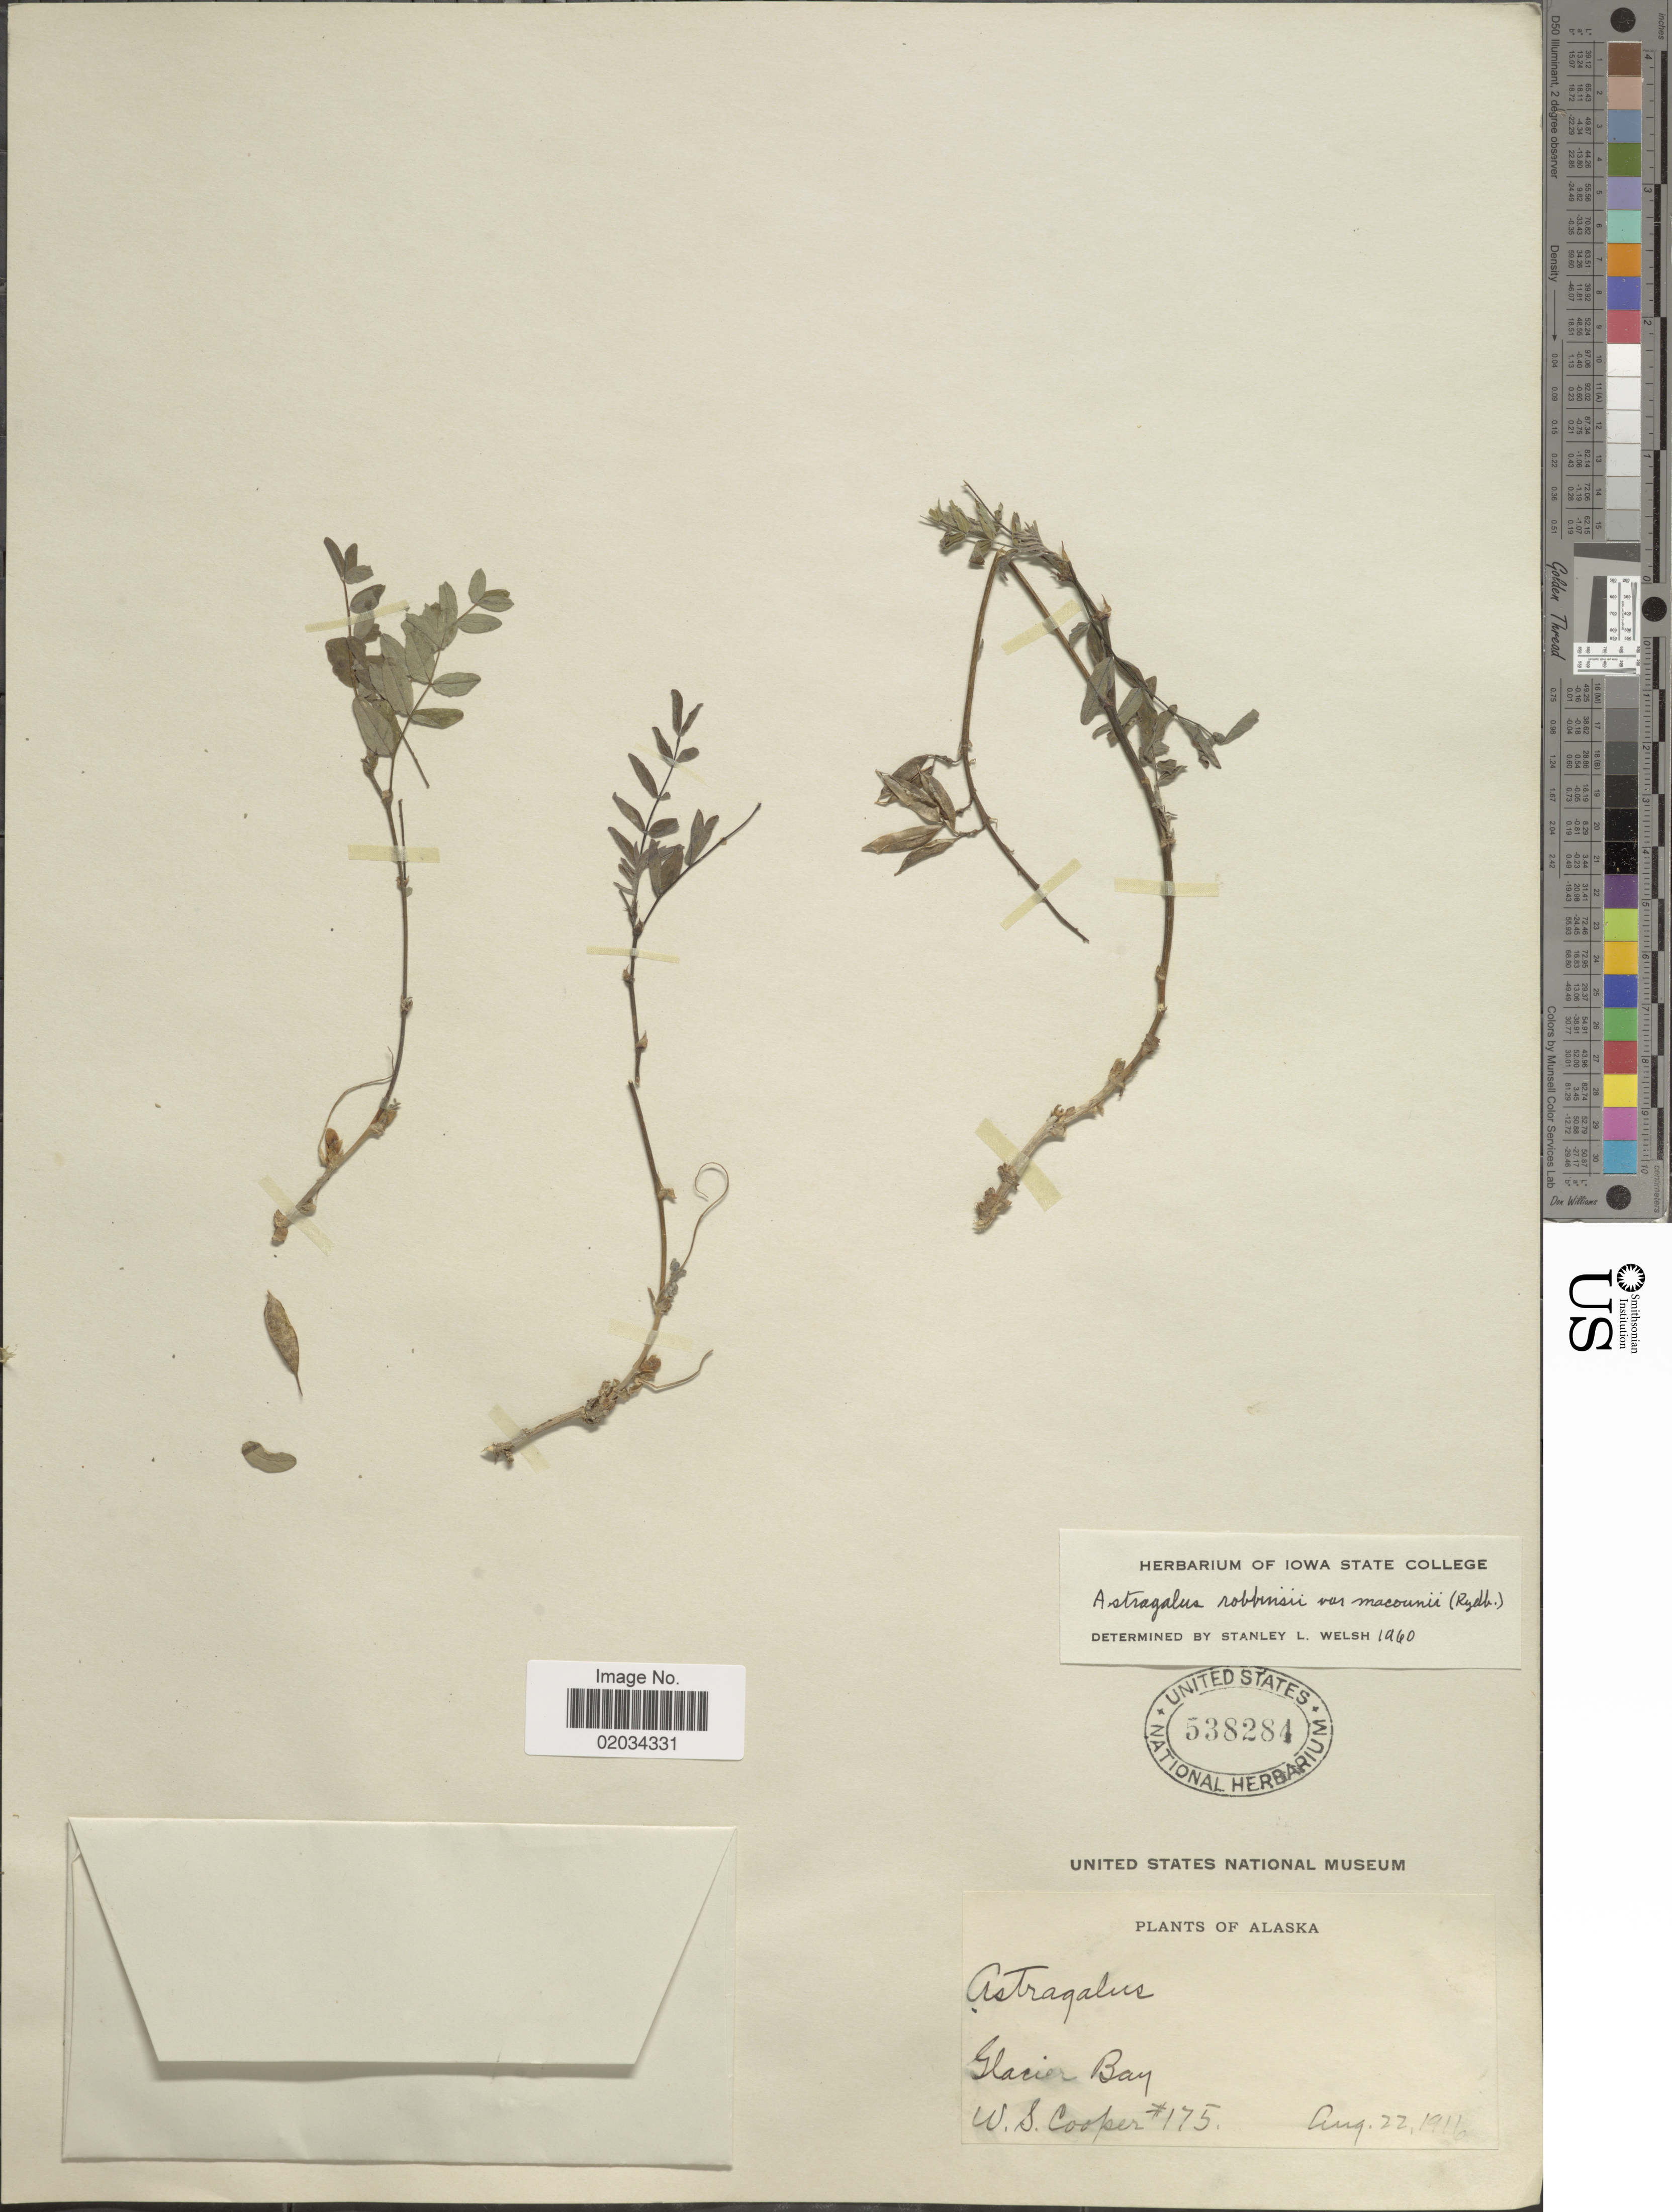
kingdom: Plantae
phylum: Tracheophyta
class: Magnoliopsida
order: Fabales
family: Fabaceae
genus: Astragalus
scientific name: Astragalus robbinsii var. minor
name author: (Hook.) Barneby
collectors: W. Cooper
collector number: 175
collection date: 1916-08-22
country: United States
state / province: Alaska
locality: Glacier Bay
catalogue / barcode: US 538284